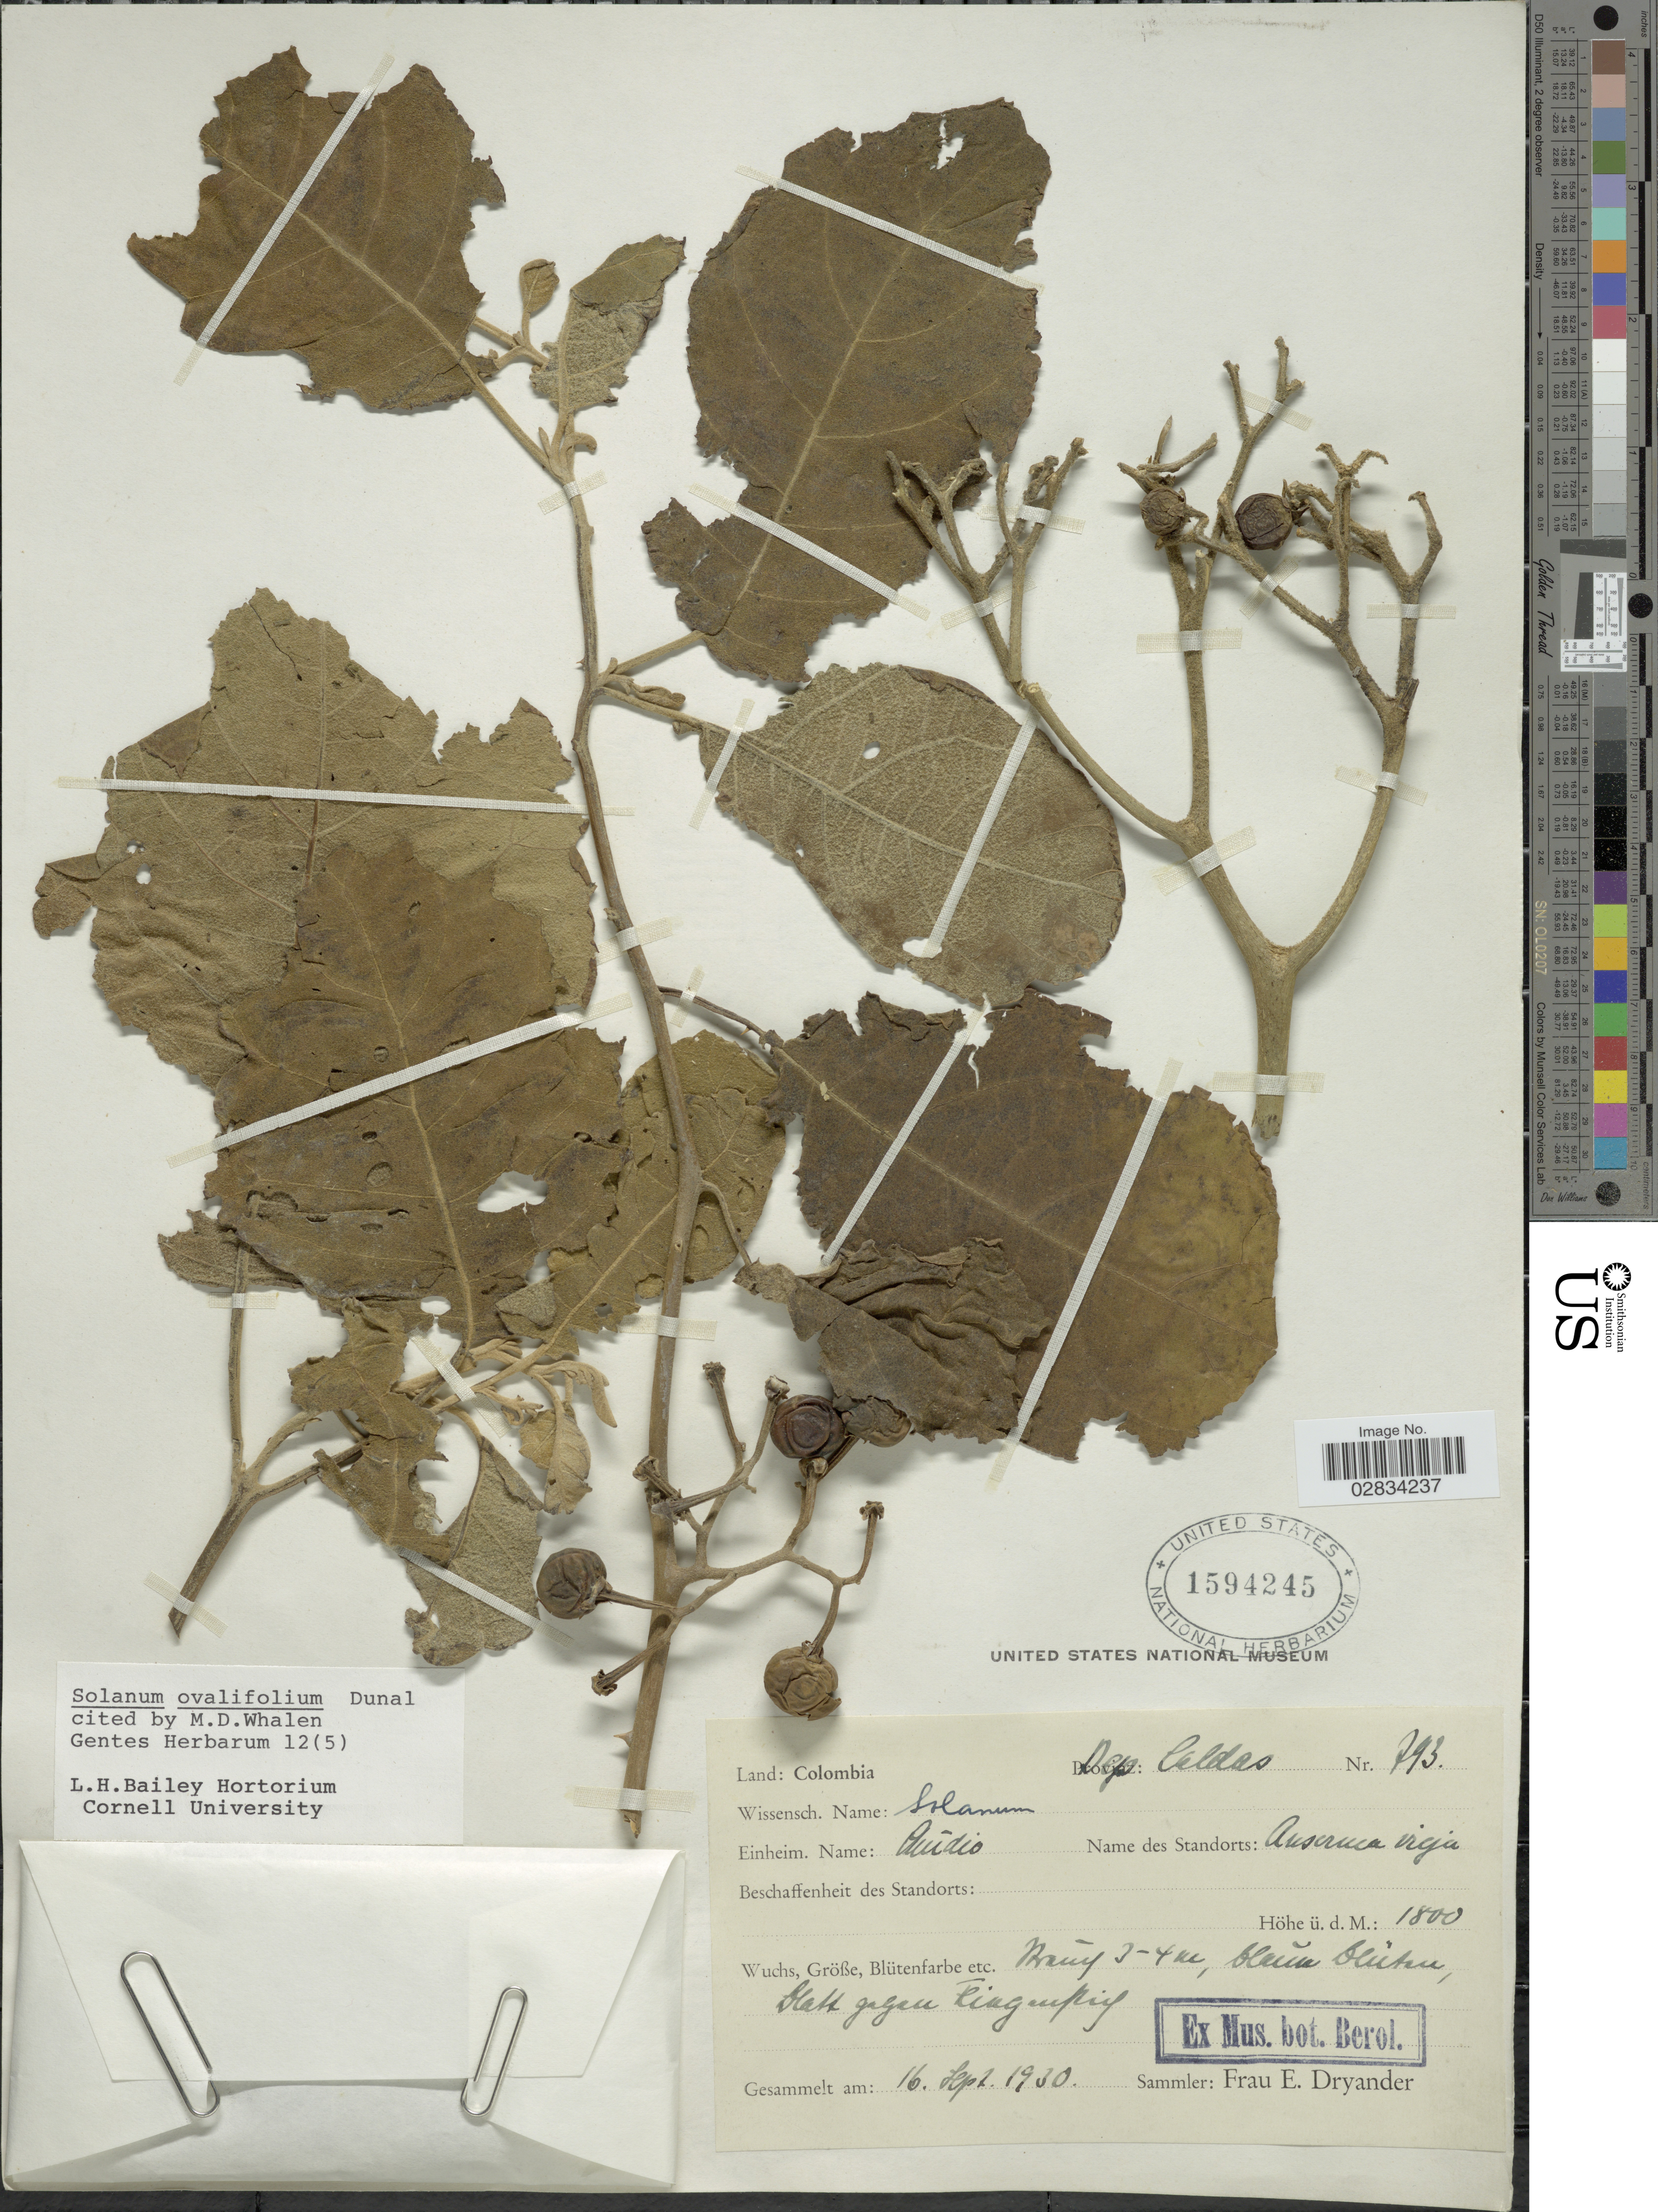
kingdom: Plantae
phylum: Tracheophyta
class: Magnoliopsida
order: Solanales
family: Solanaceae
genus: Solanum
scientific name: Solanum ovalifolium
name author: Dunal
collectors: F. Dryander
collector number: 793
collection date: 1930-09-16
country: Colombia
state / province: Caldas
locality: Dep. Caldas, Anserma vieja.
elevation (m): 1800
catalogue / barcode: US 1594245